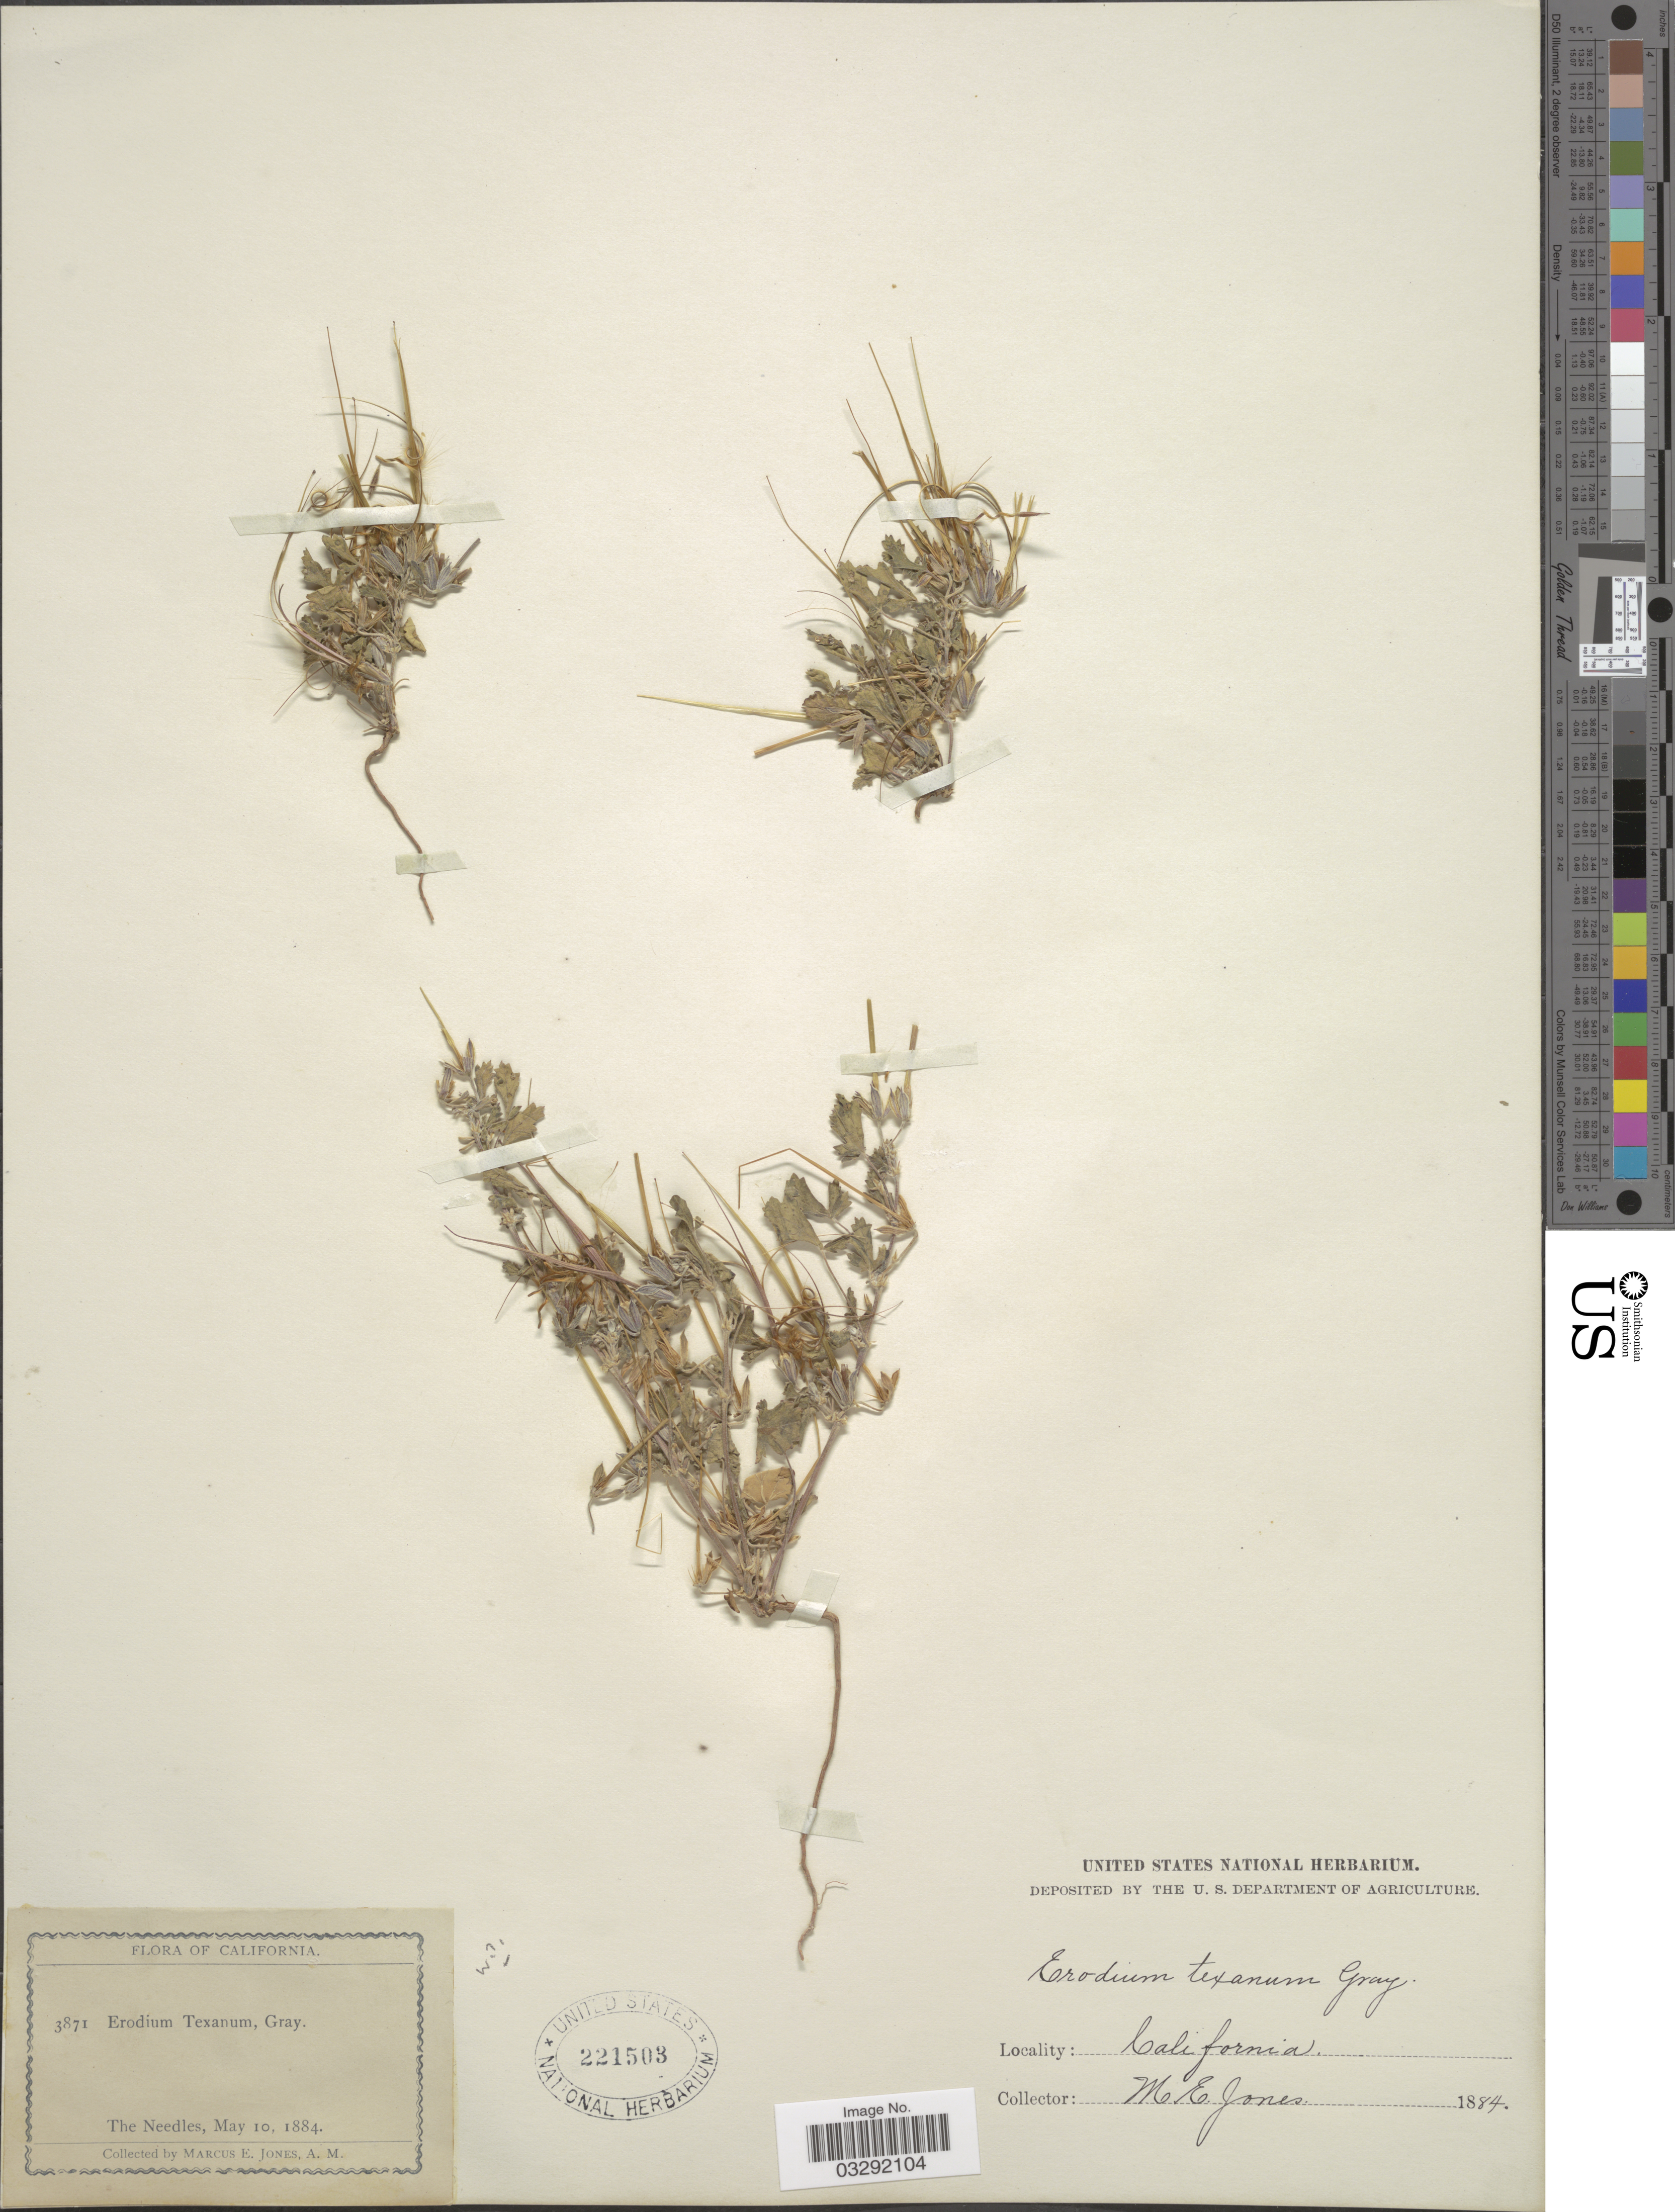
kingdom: Plantae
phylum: Tracheophyta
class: Magnoliopsida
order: Geraniales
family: Geraniaceae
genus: Erodium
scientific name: Erodium texanum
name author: A. Gray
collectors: M. E. Jones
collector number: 3871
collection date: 1884-05-10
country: United States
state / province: California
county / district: San Bernardino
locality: The Needles.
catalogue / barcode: US 221503